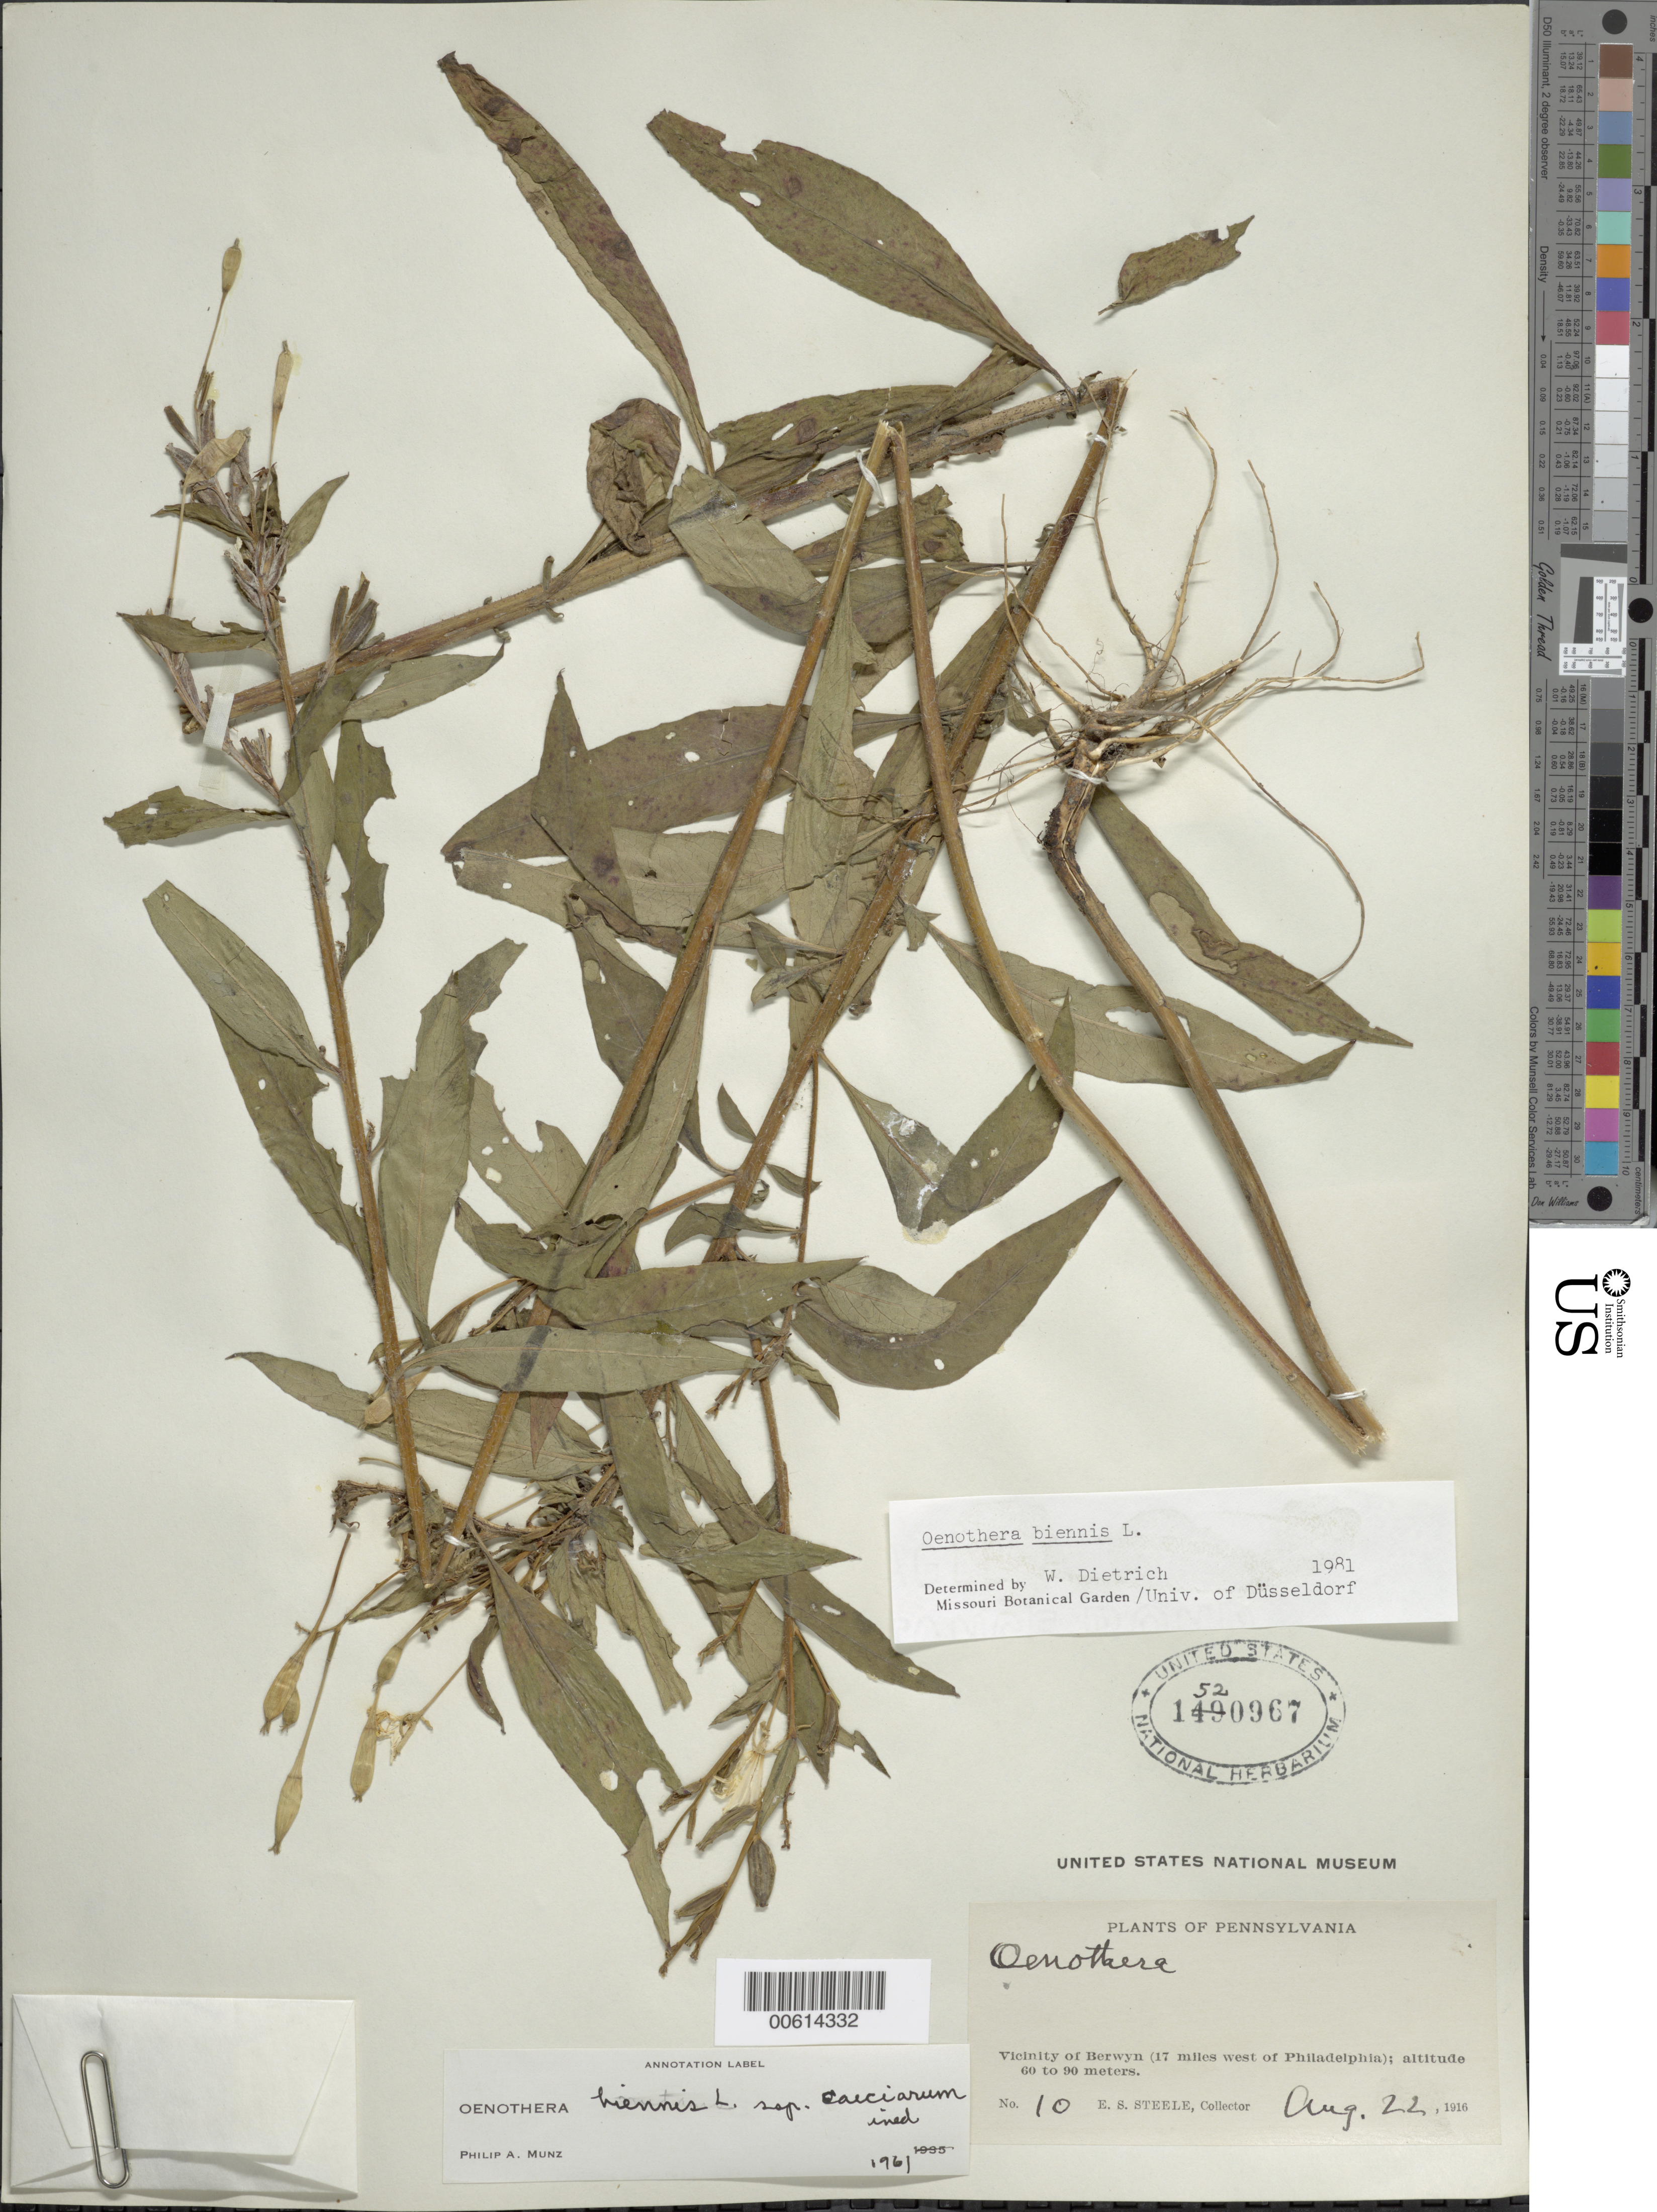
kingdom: Plantae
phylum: Tracheophyta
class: Magnoliopsida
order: Myrtales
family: Onagraceae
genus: Oenothera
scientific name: Oenothera biennis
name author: L.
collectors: E. Steele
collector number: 10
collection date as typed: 22 Aug 1916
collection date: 1916-08-22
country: United States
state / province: Pennsylvania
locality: Berwyn, W of Philadelphia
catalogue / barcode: US 1520967